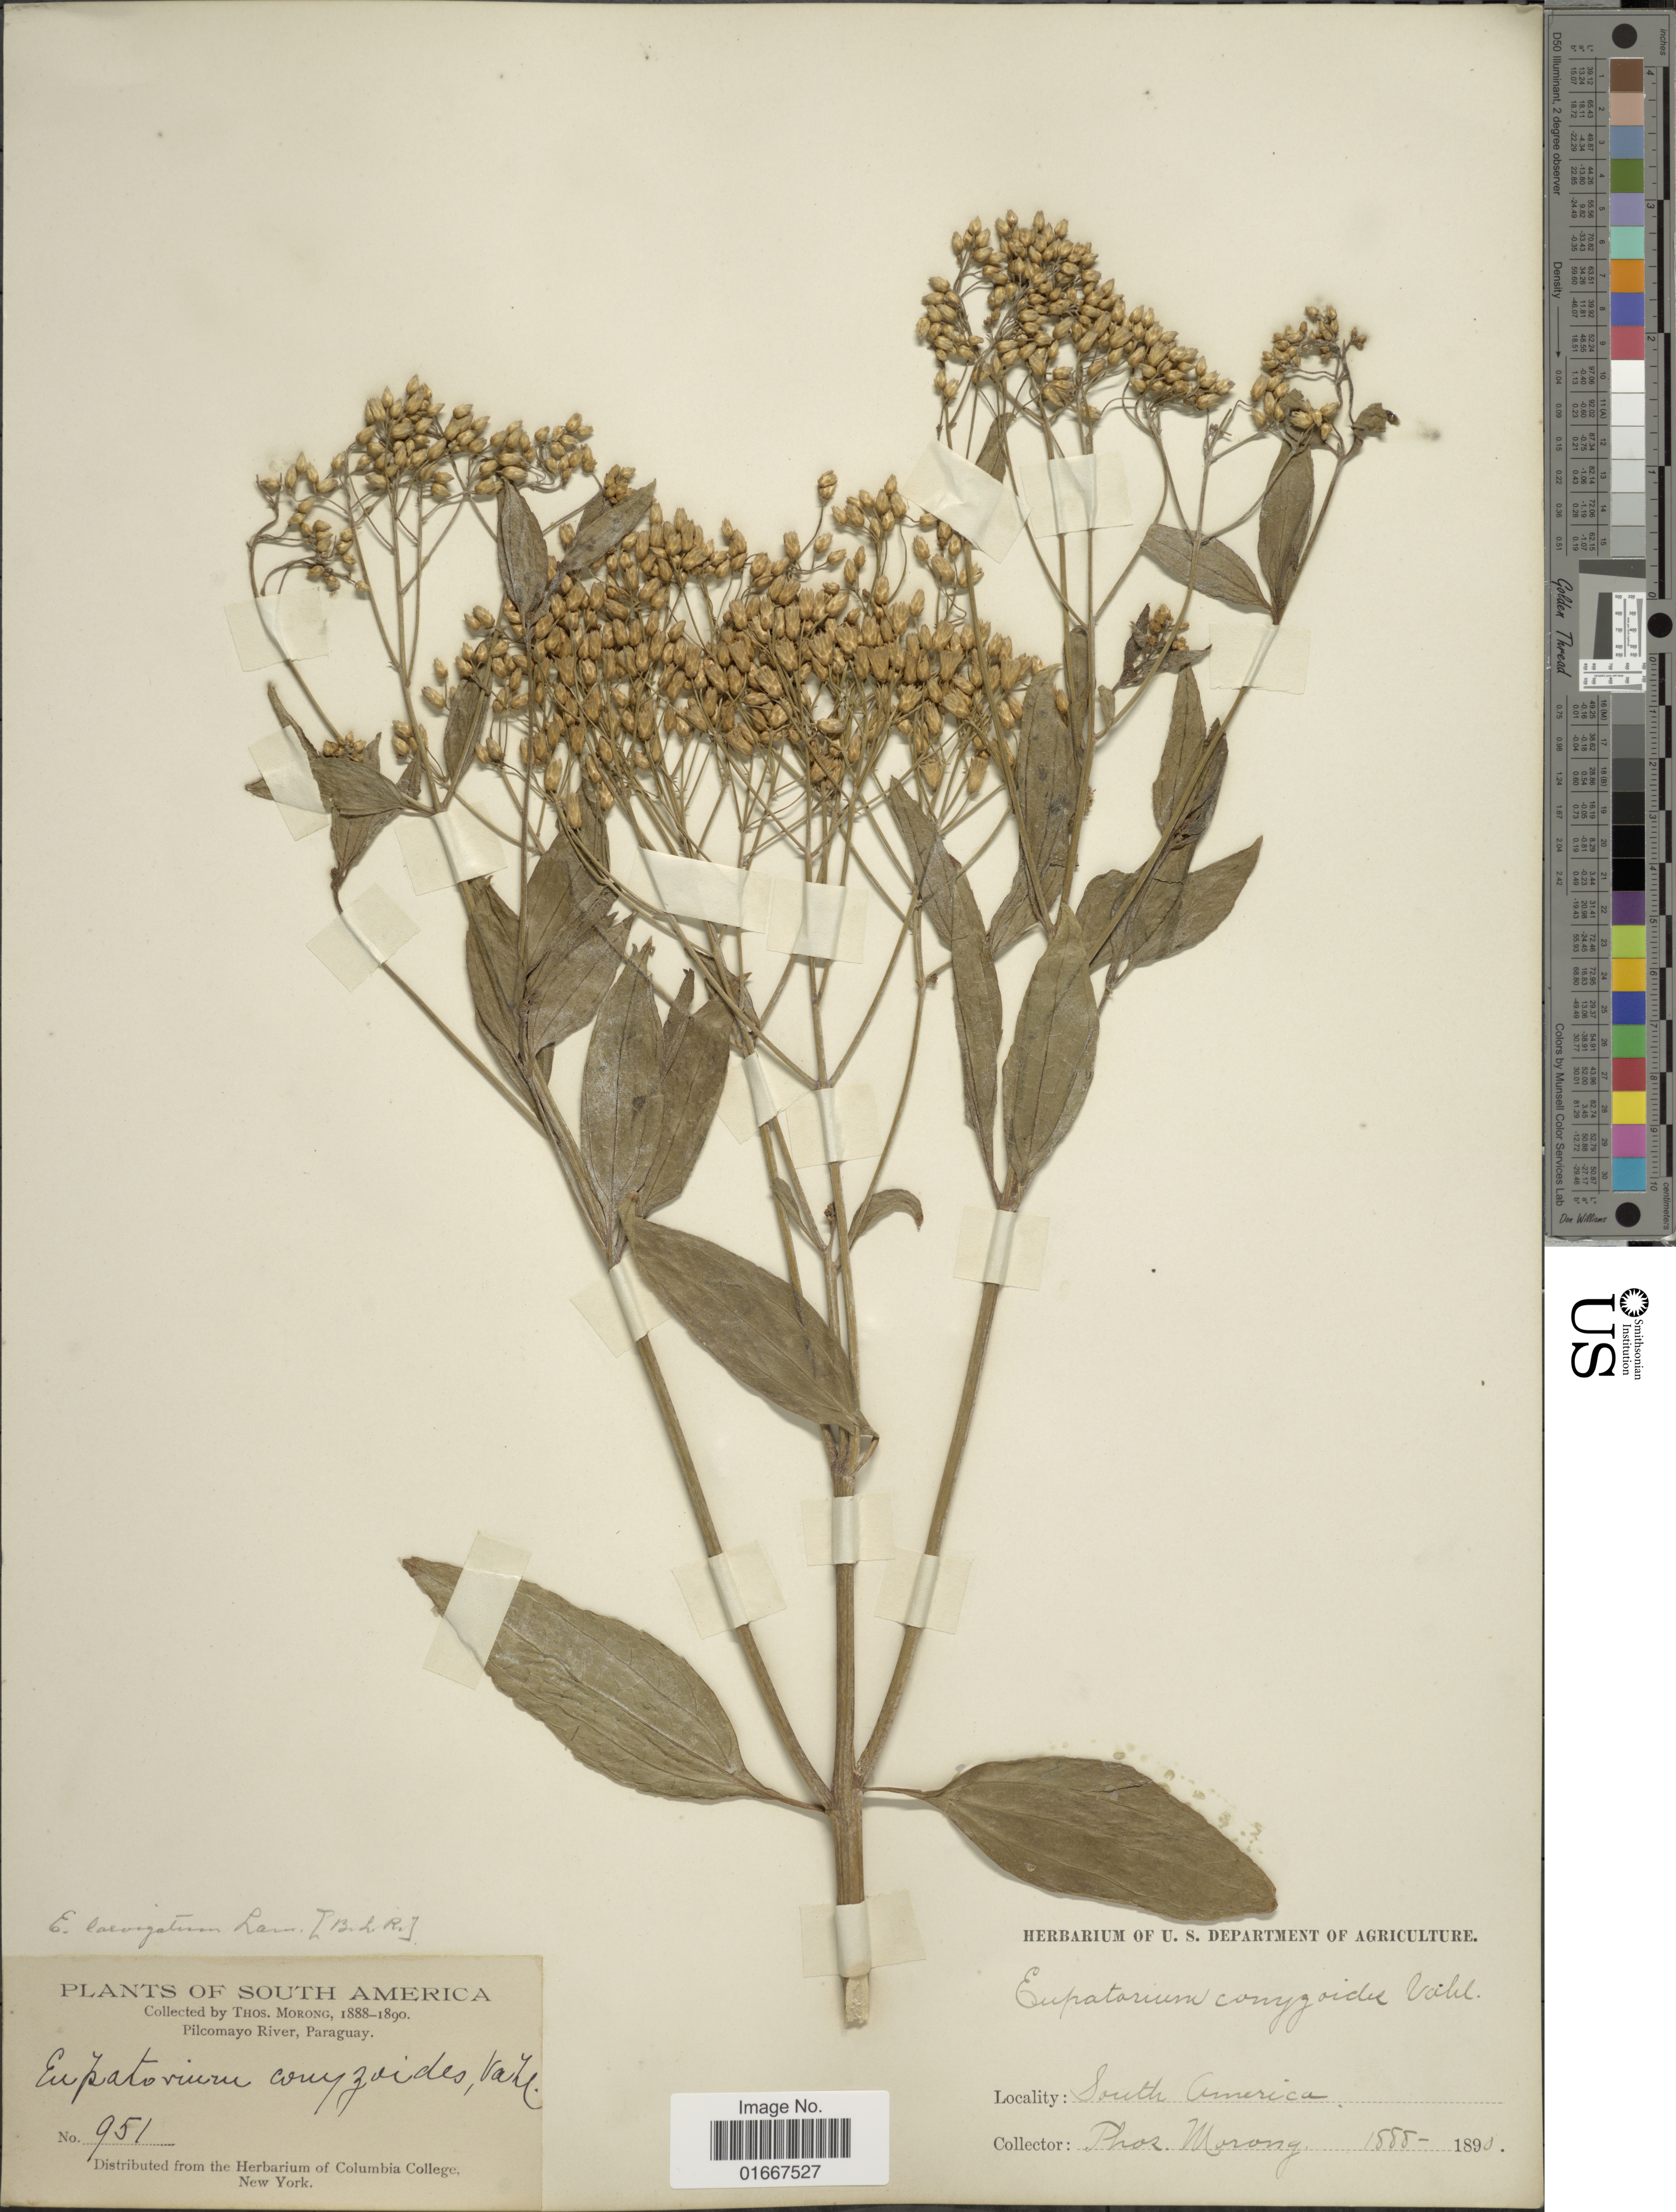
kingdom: Plantae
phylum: Tracheophyta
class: Magnoliopsida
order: Asterales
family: Asteraceae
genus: Chromolaena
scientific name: Chromolaena conyzoides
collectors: ex herb. T. Morong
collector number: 951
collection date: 1888/1890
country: Paraguay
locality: Pilcomayo River